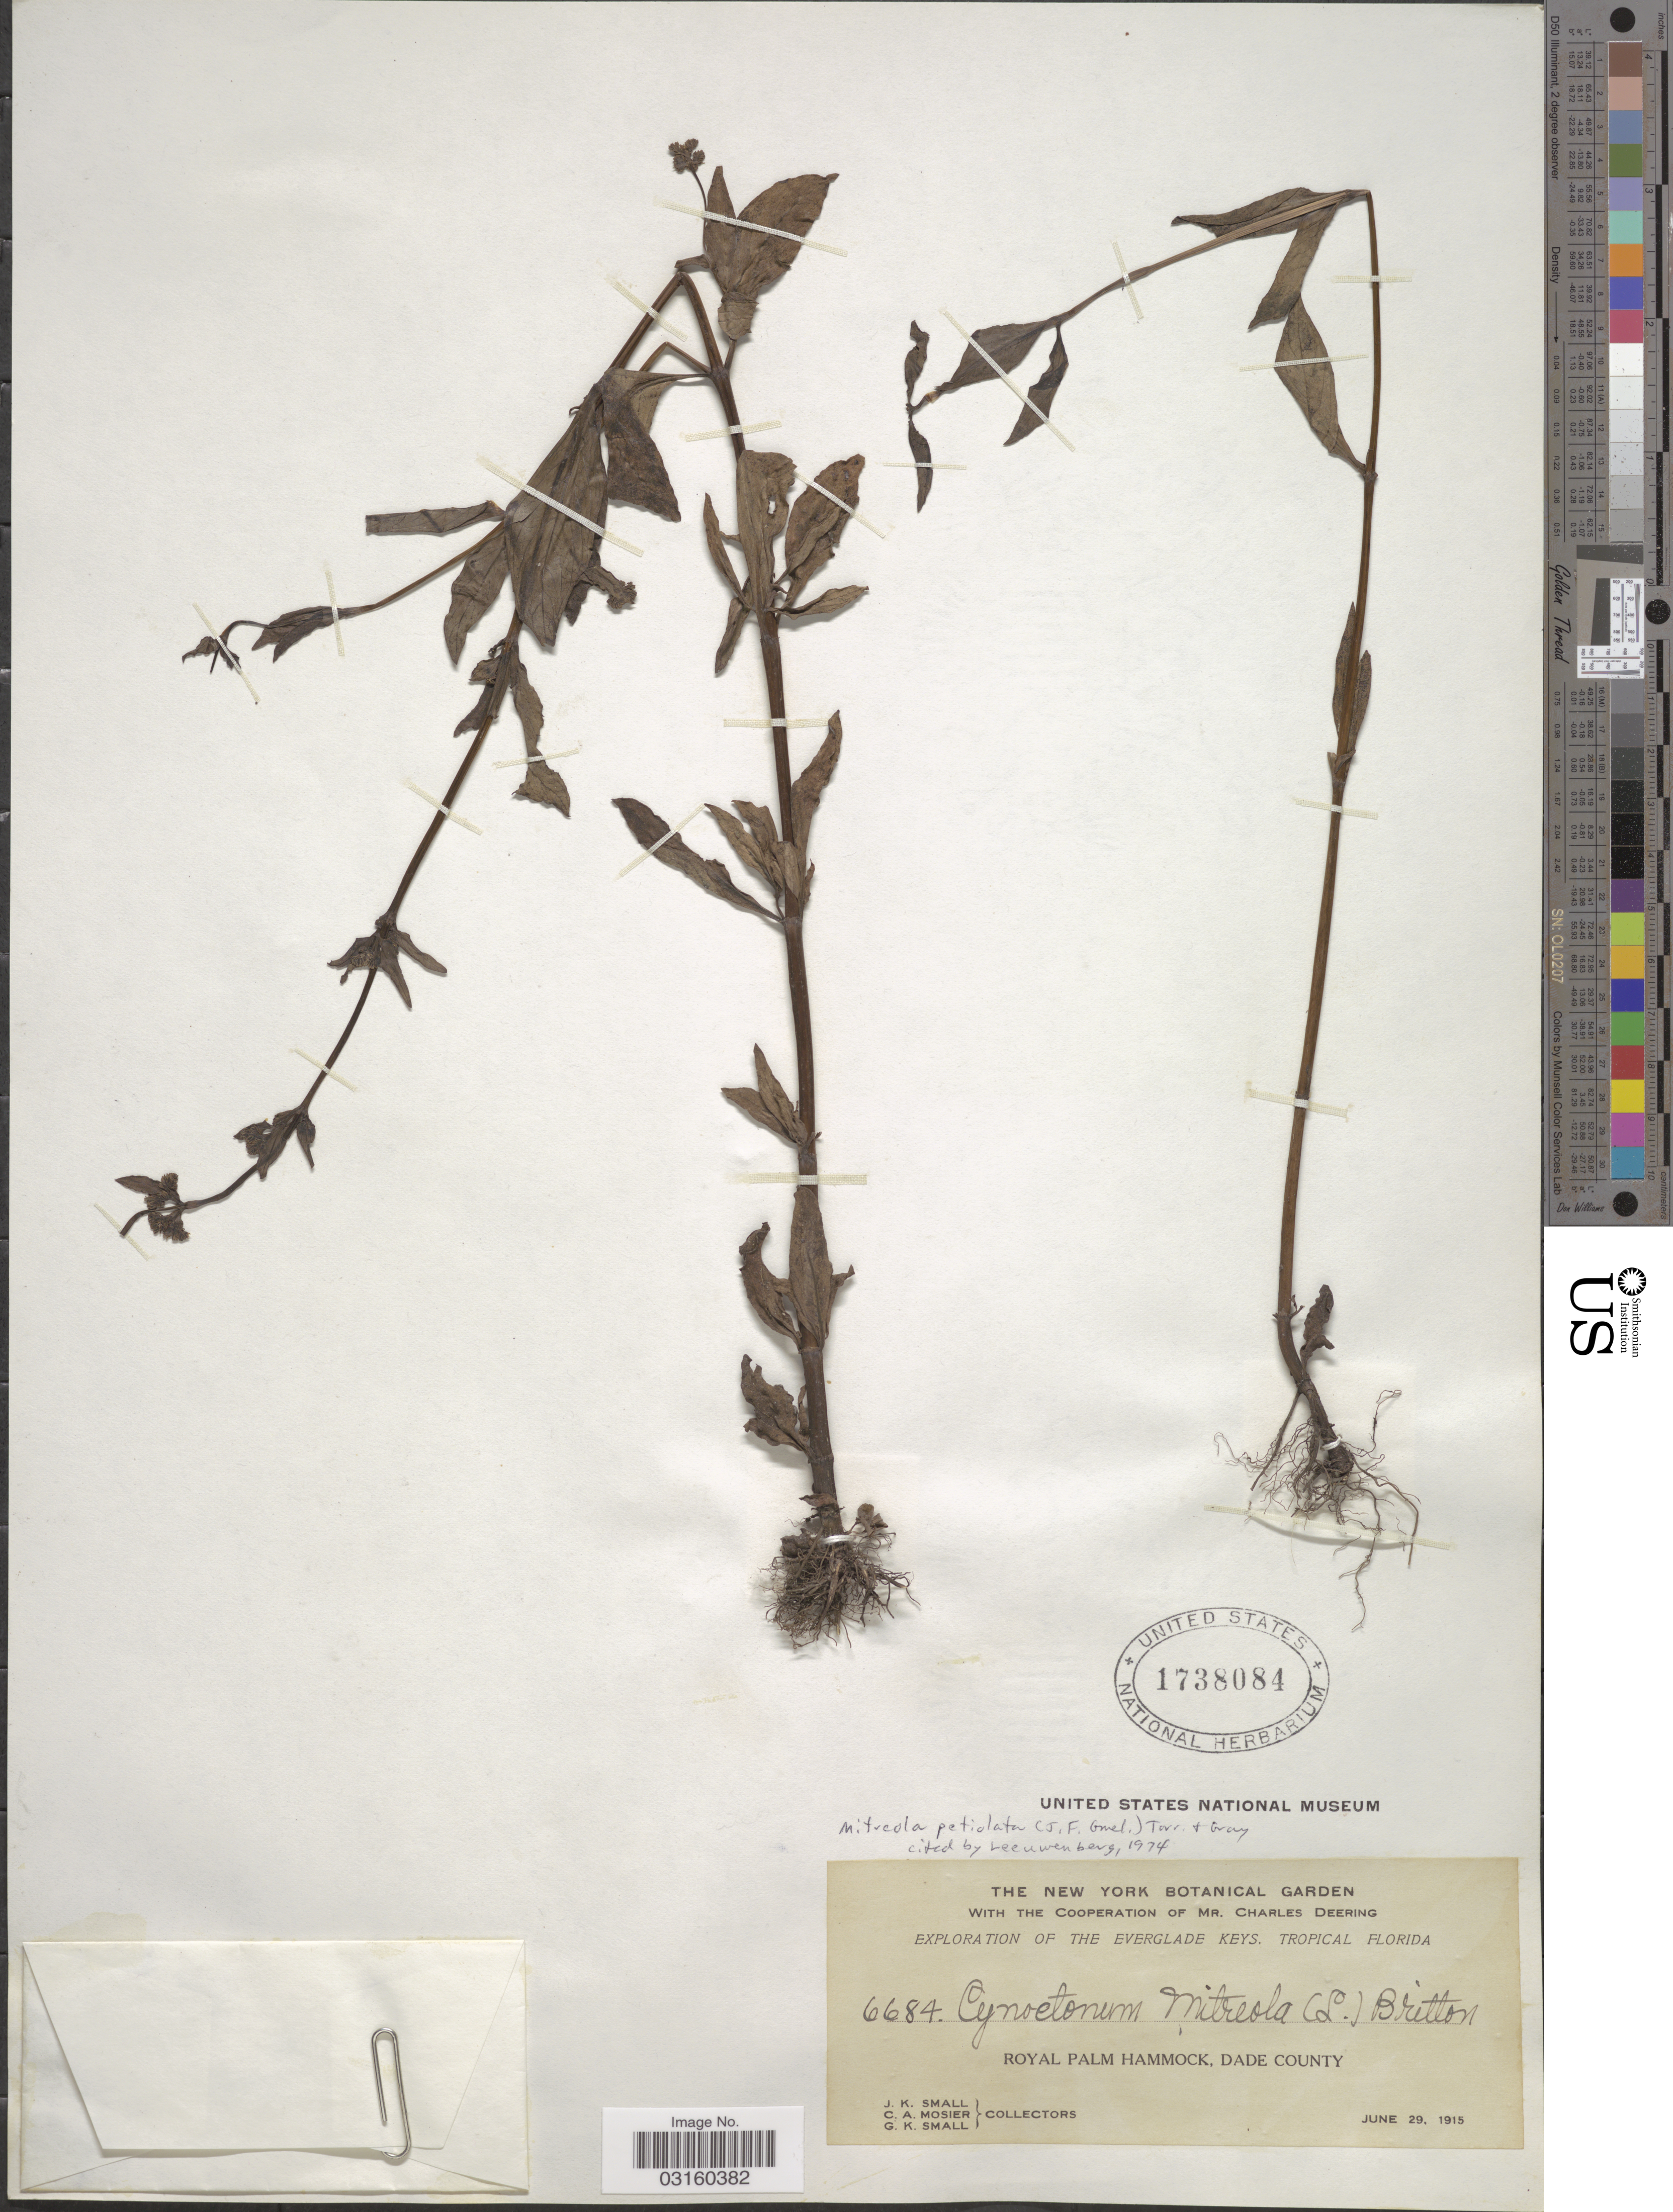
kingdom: Plantae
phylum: Tracheophyta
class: Magnoliopsida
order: Gentianales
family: Loganiaceae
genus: Mitreola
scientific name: Mitreola petiolata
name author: (J.F. Gmel.) Torr. & A. Gray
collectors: J. K. Small, C. A. Mosier & G. K. Small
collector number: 6684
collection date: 1915-06-29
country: United States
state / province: Florida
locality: The Everglade Keys, Tropical Florida, Royal Palm Hammock, Dade County.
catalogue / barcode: US 1738084